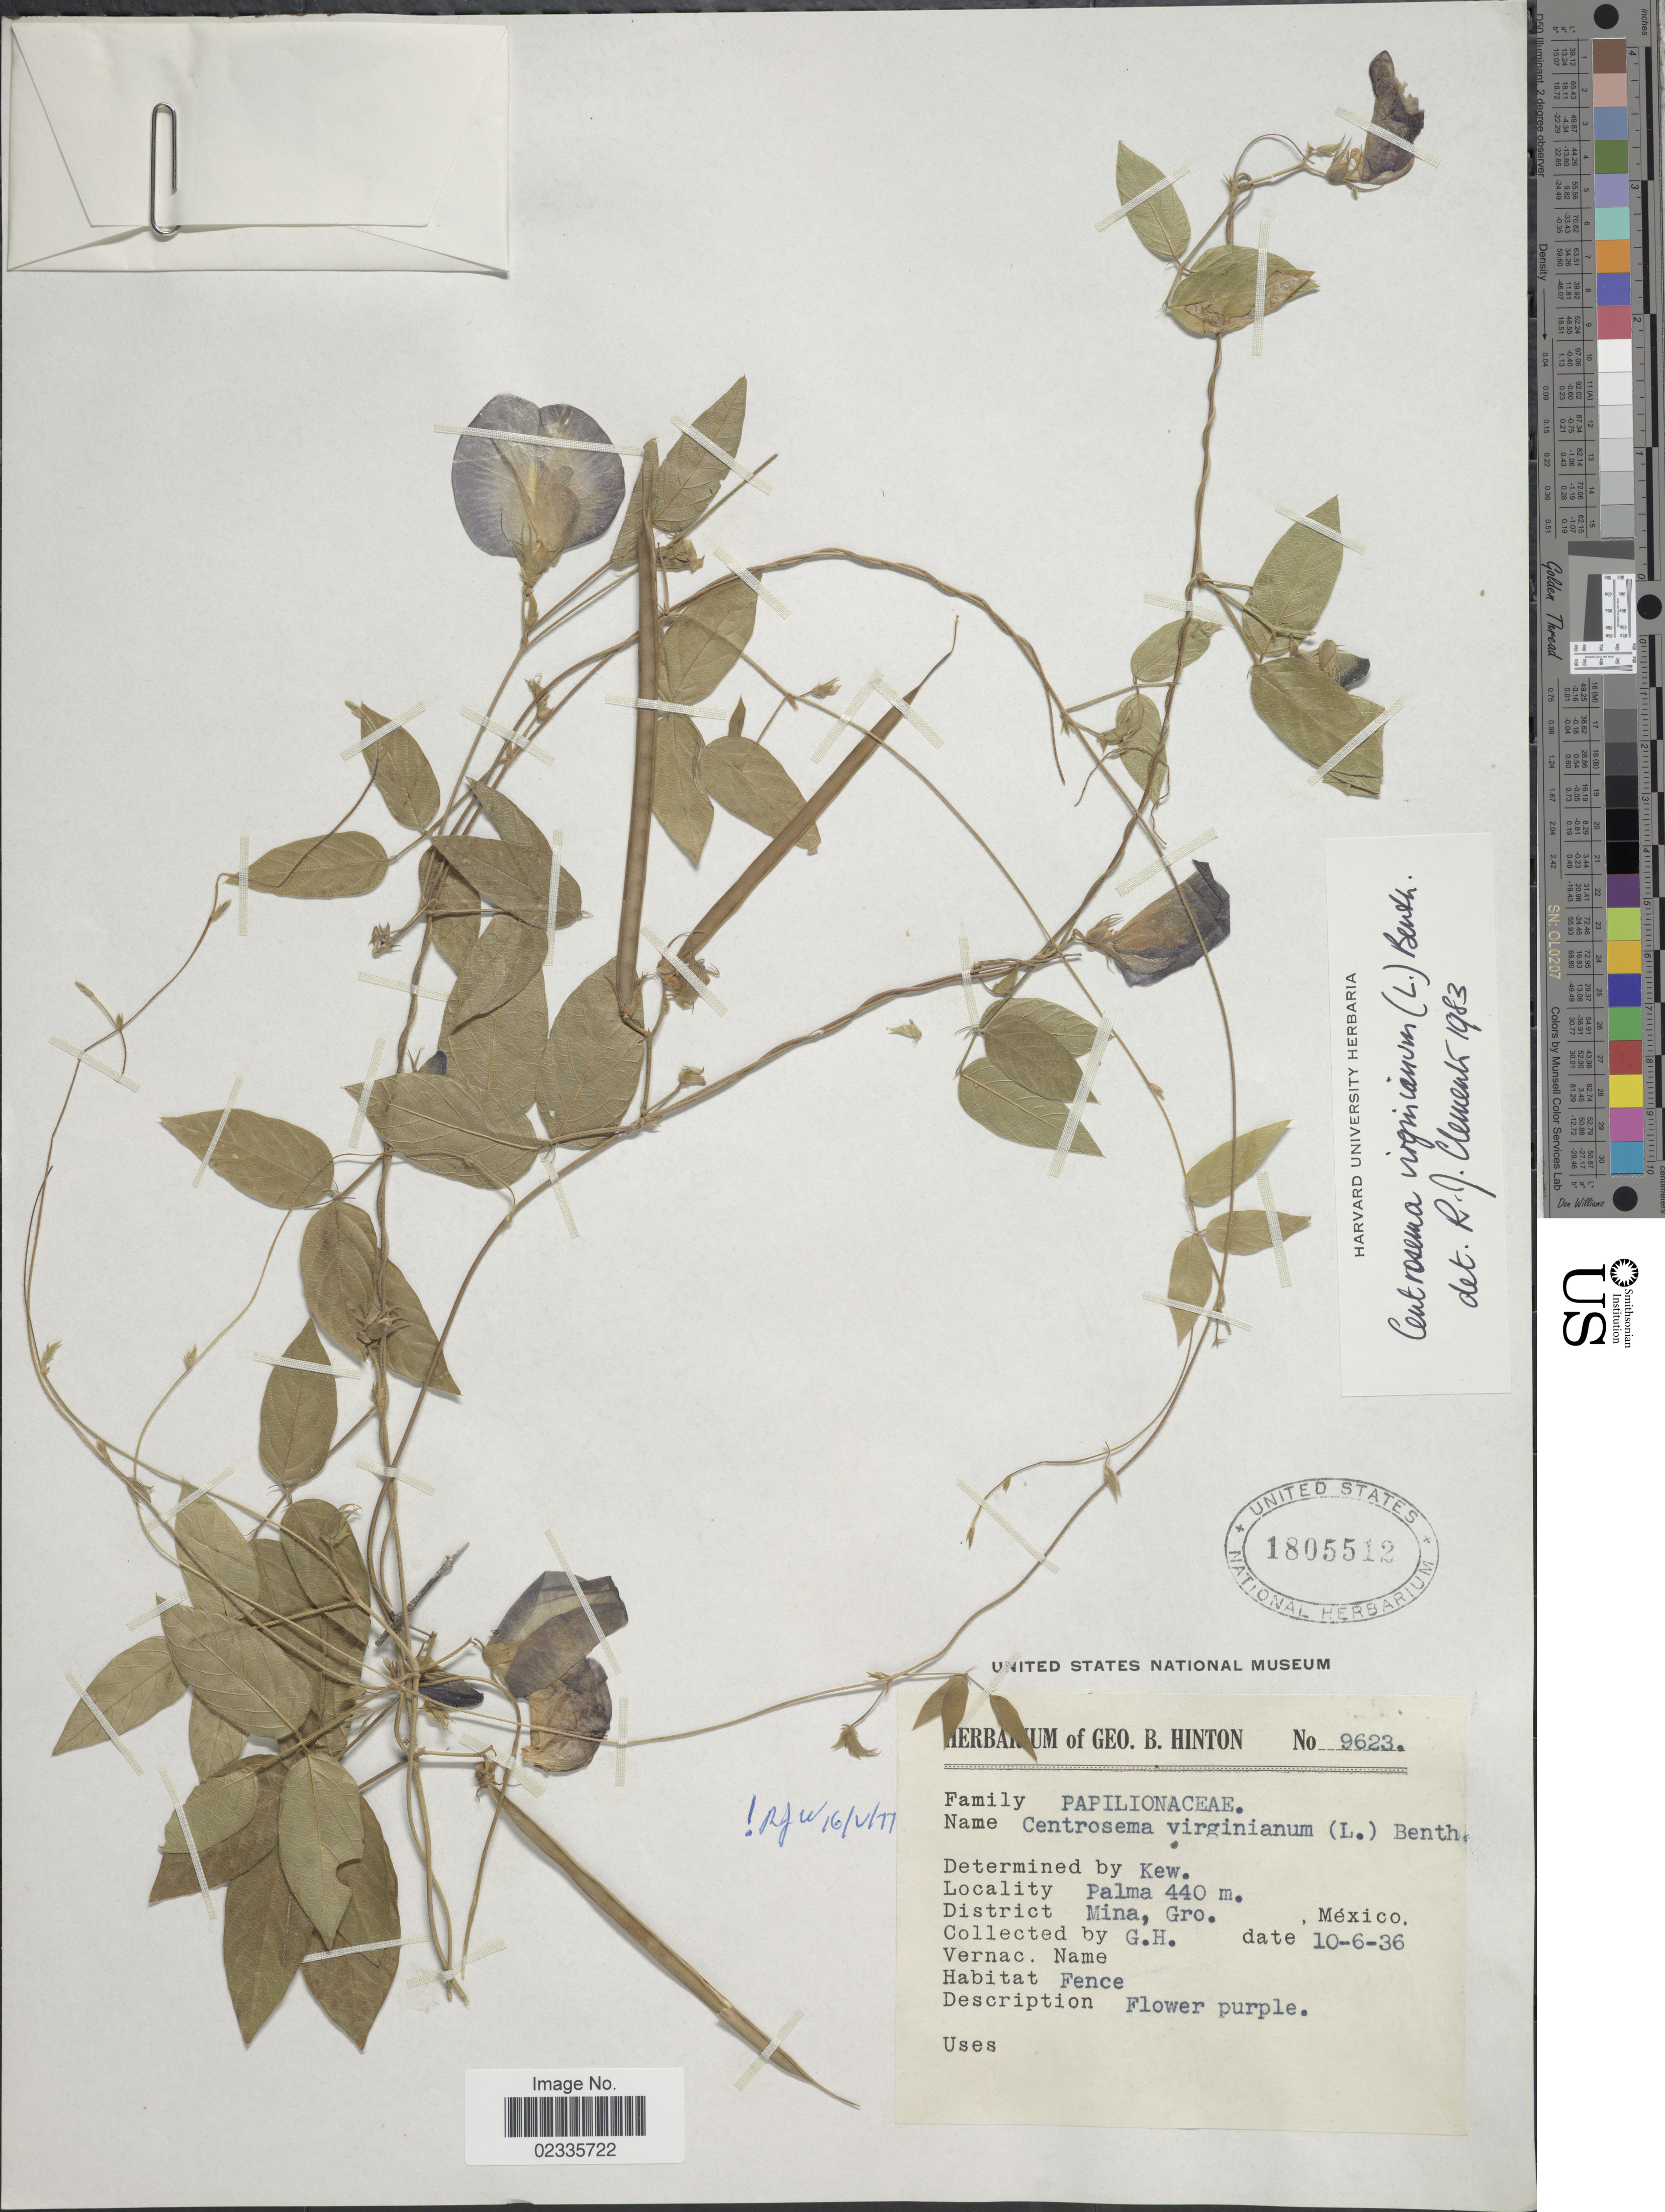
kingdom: Plantae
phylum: Tracheophyta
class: Magnoliopsida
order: Fabales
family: Fabaceae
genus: Centrosema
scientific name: Centrosema virginianum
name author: (L.) Benth.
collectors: G. B. Hinton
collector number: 9623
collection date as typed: Transcribed d/m/y: 6/10/36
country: Mexico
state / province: Guerrero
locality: Palma. District Mina, Gro.,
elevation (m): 440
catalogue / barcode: US 1805512